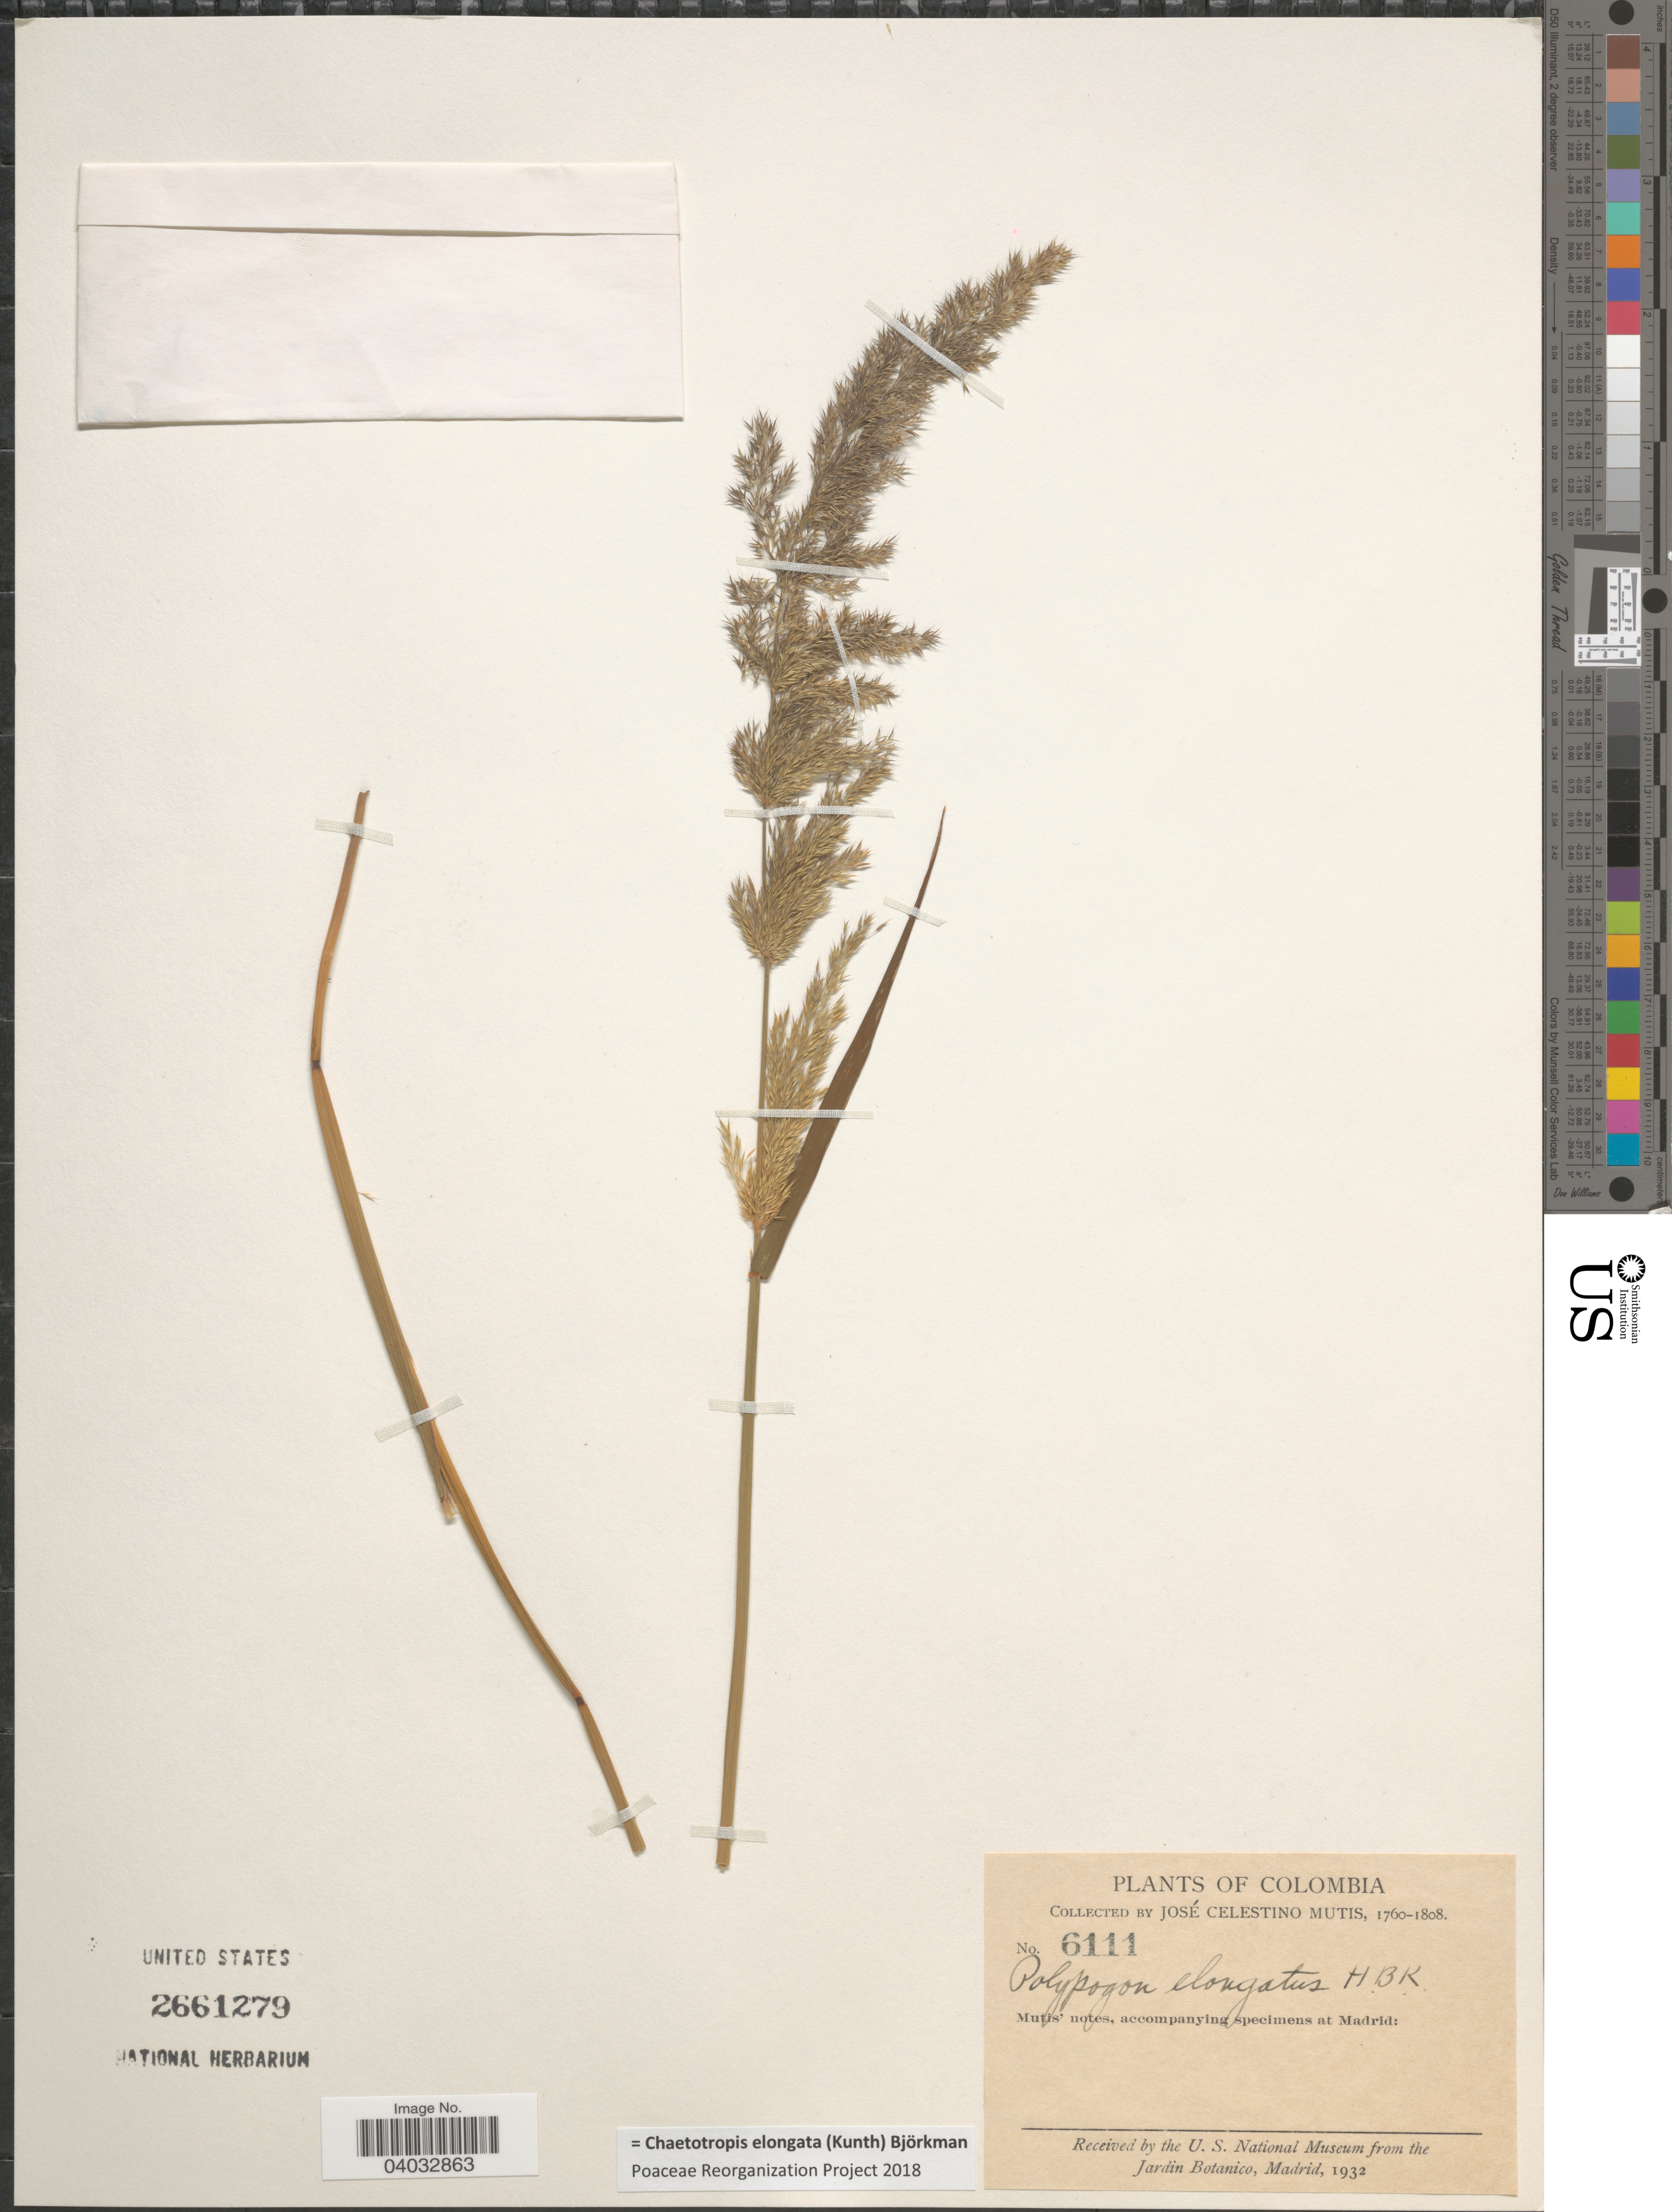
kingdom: Plantae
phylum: Tracheophyta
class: Liliopsida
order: Poales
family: Poaceae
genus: Chaetotropis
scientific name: Chaetotropis elongata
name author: (Kunth) Björkman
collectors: J. C. B. Mutis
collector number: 6111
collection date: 1760/1808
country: Colombia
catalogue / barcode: US 2661279